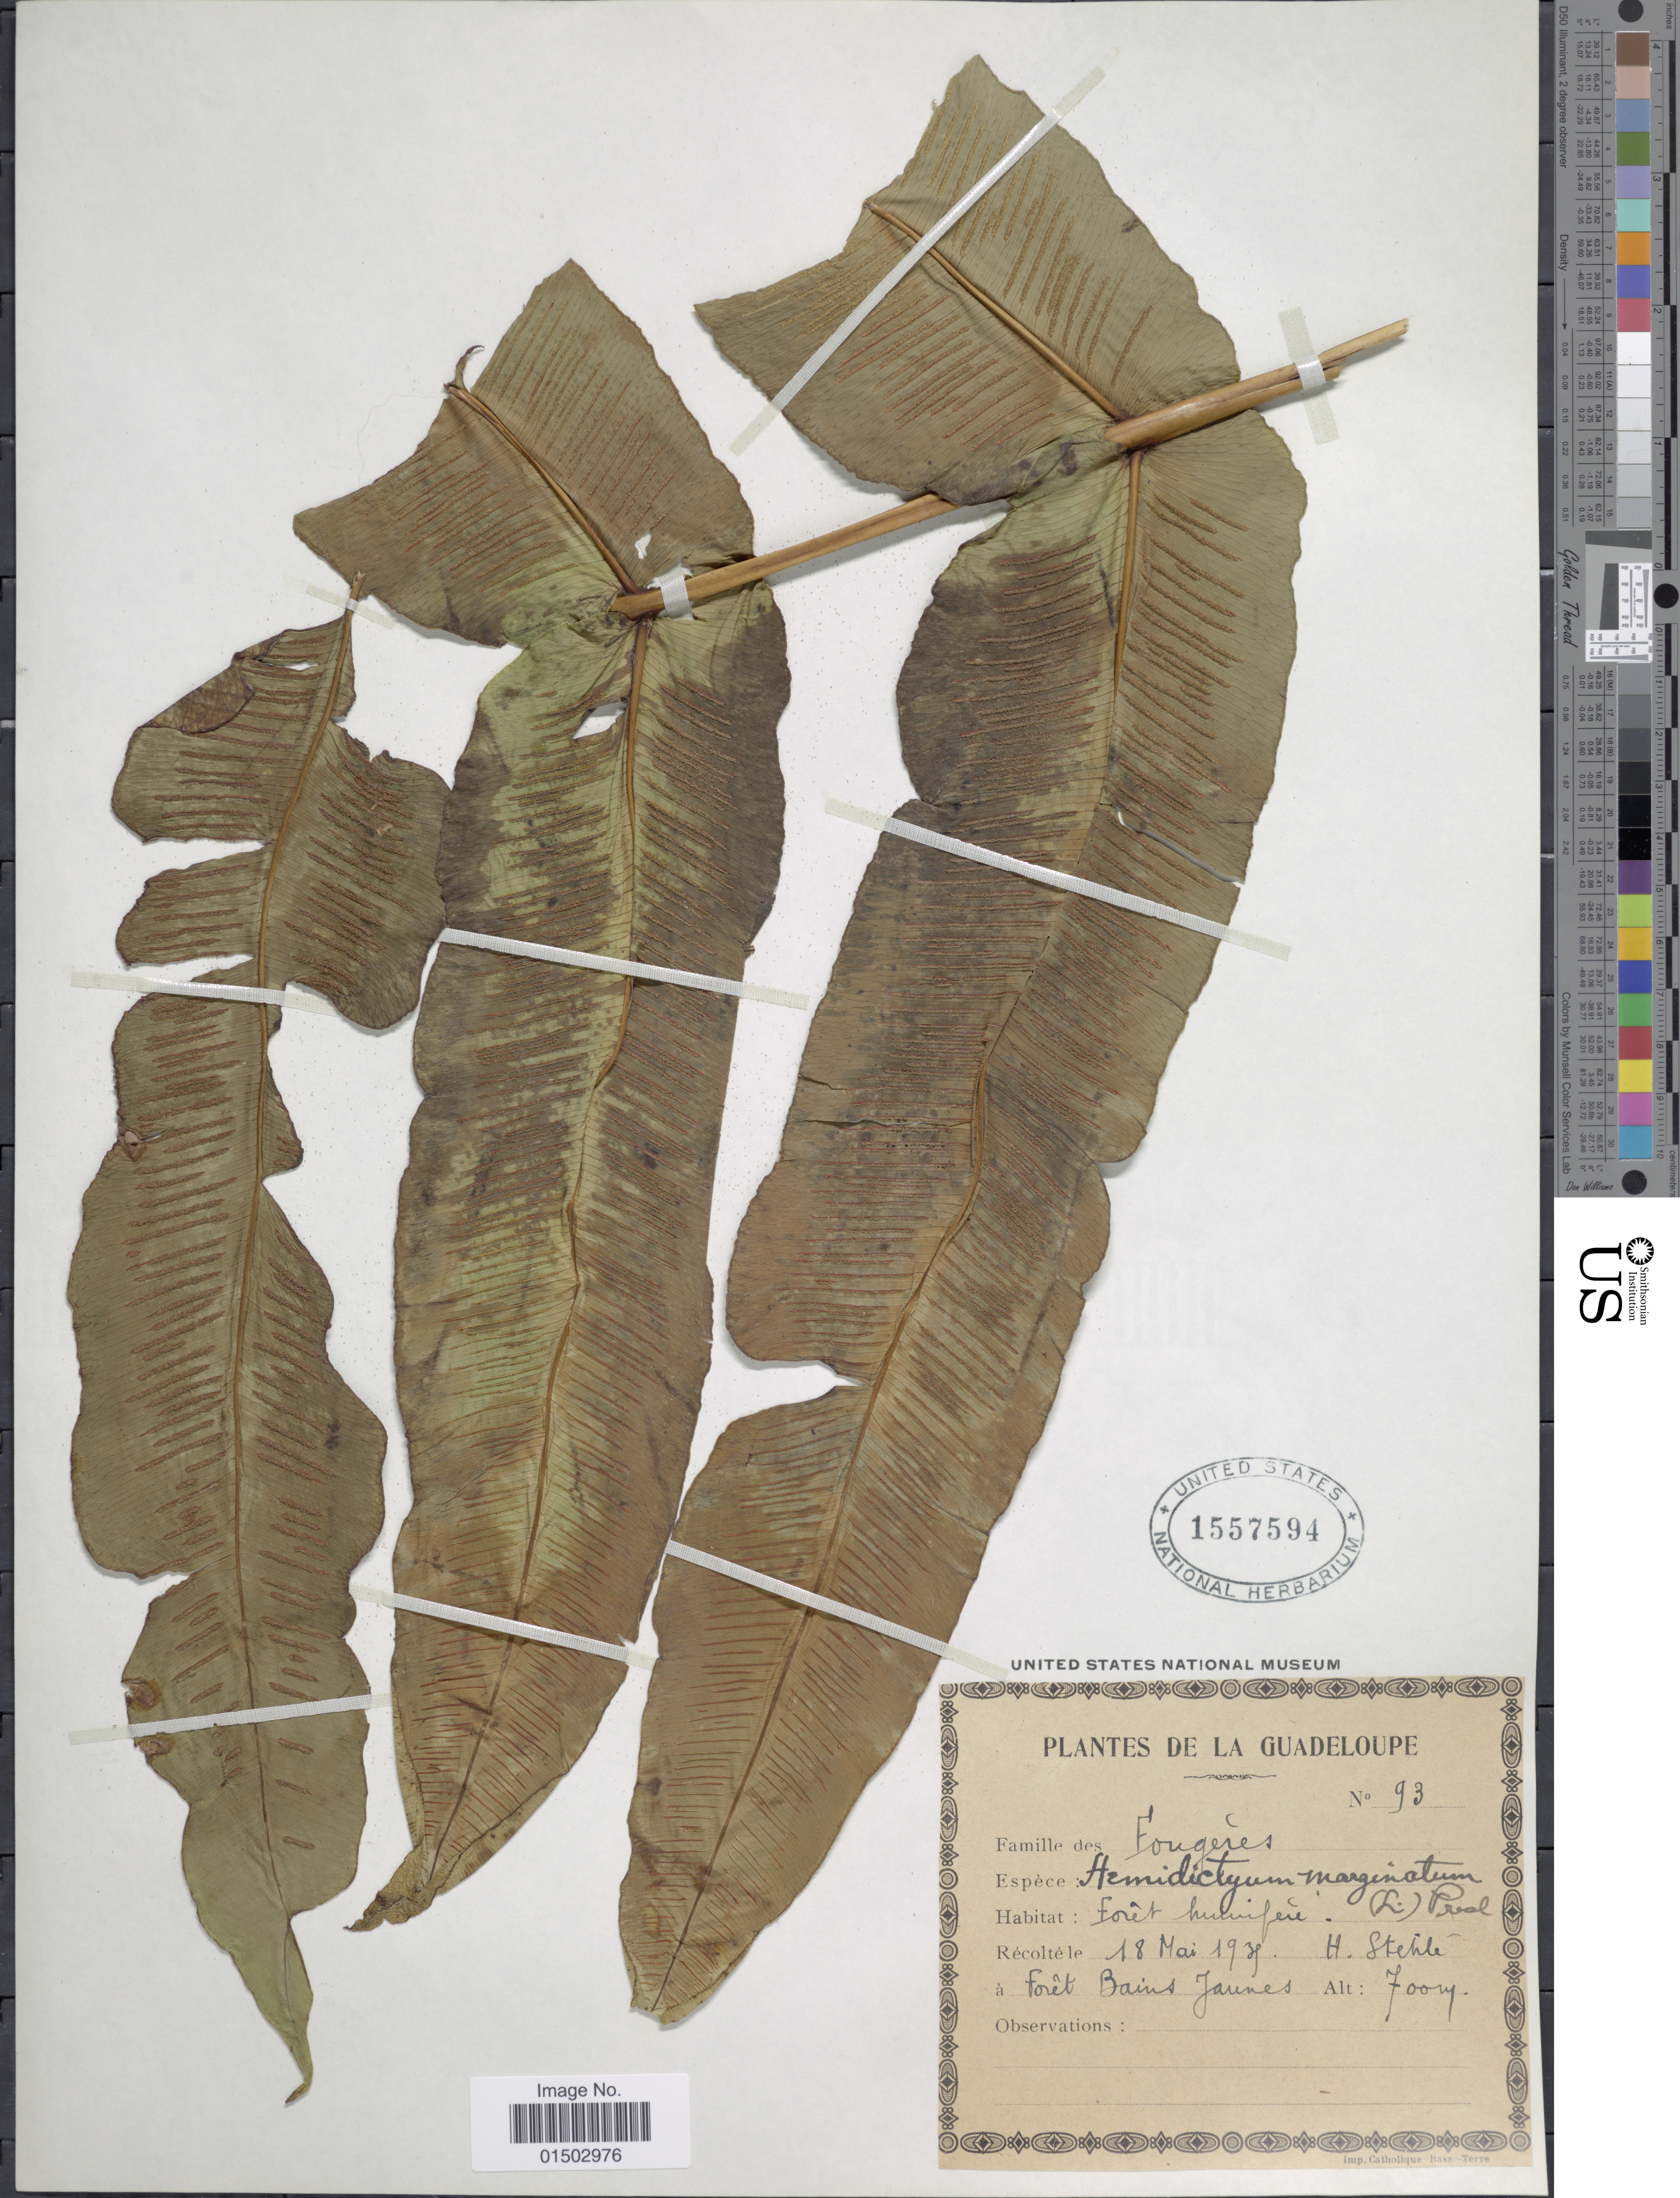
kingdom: Plantae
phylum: Tracheophyta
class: Polypodiopsida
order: Polypodiales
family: Hemidictyaceae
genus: Hemidictyum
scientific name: Hemidictyum marginatum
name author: (L.) C. Presl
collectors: H. Stehlé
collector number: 93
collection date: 1935-05-18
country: Guadeloupe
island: Basse Terre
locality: Forêt Bains Jaunes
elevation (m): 700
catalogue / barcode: US 1557594